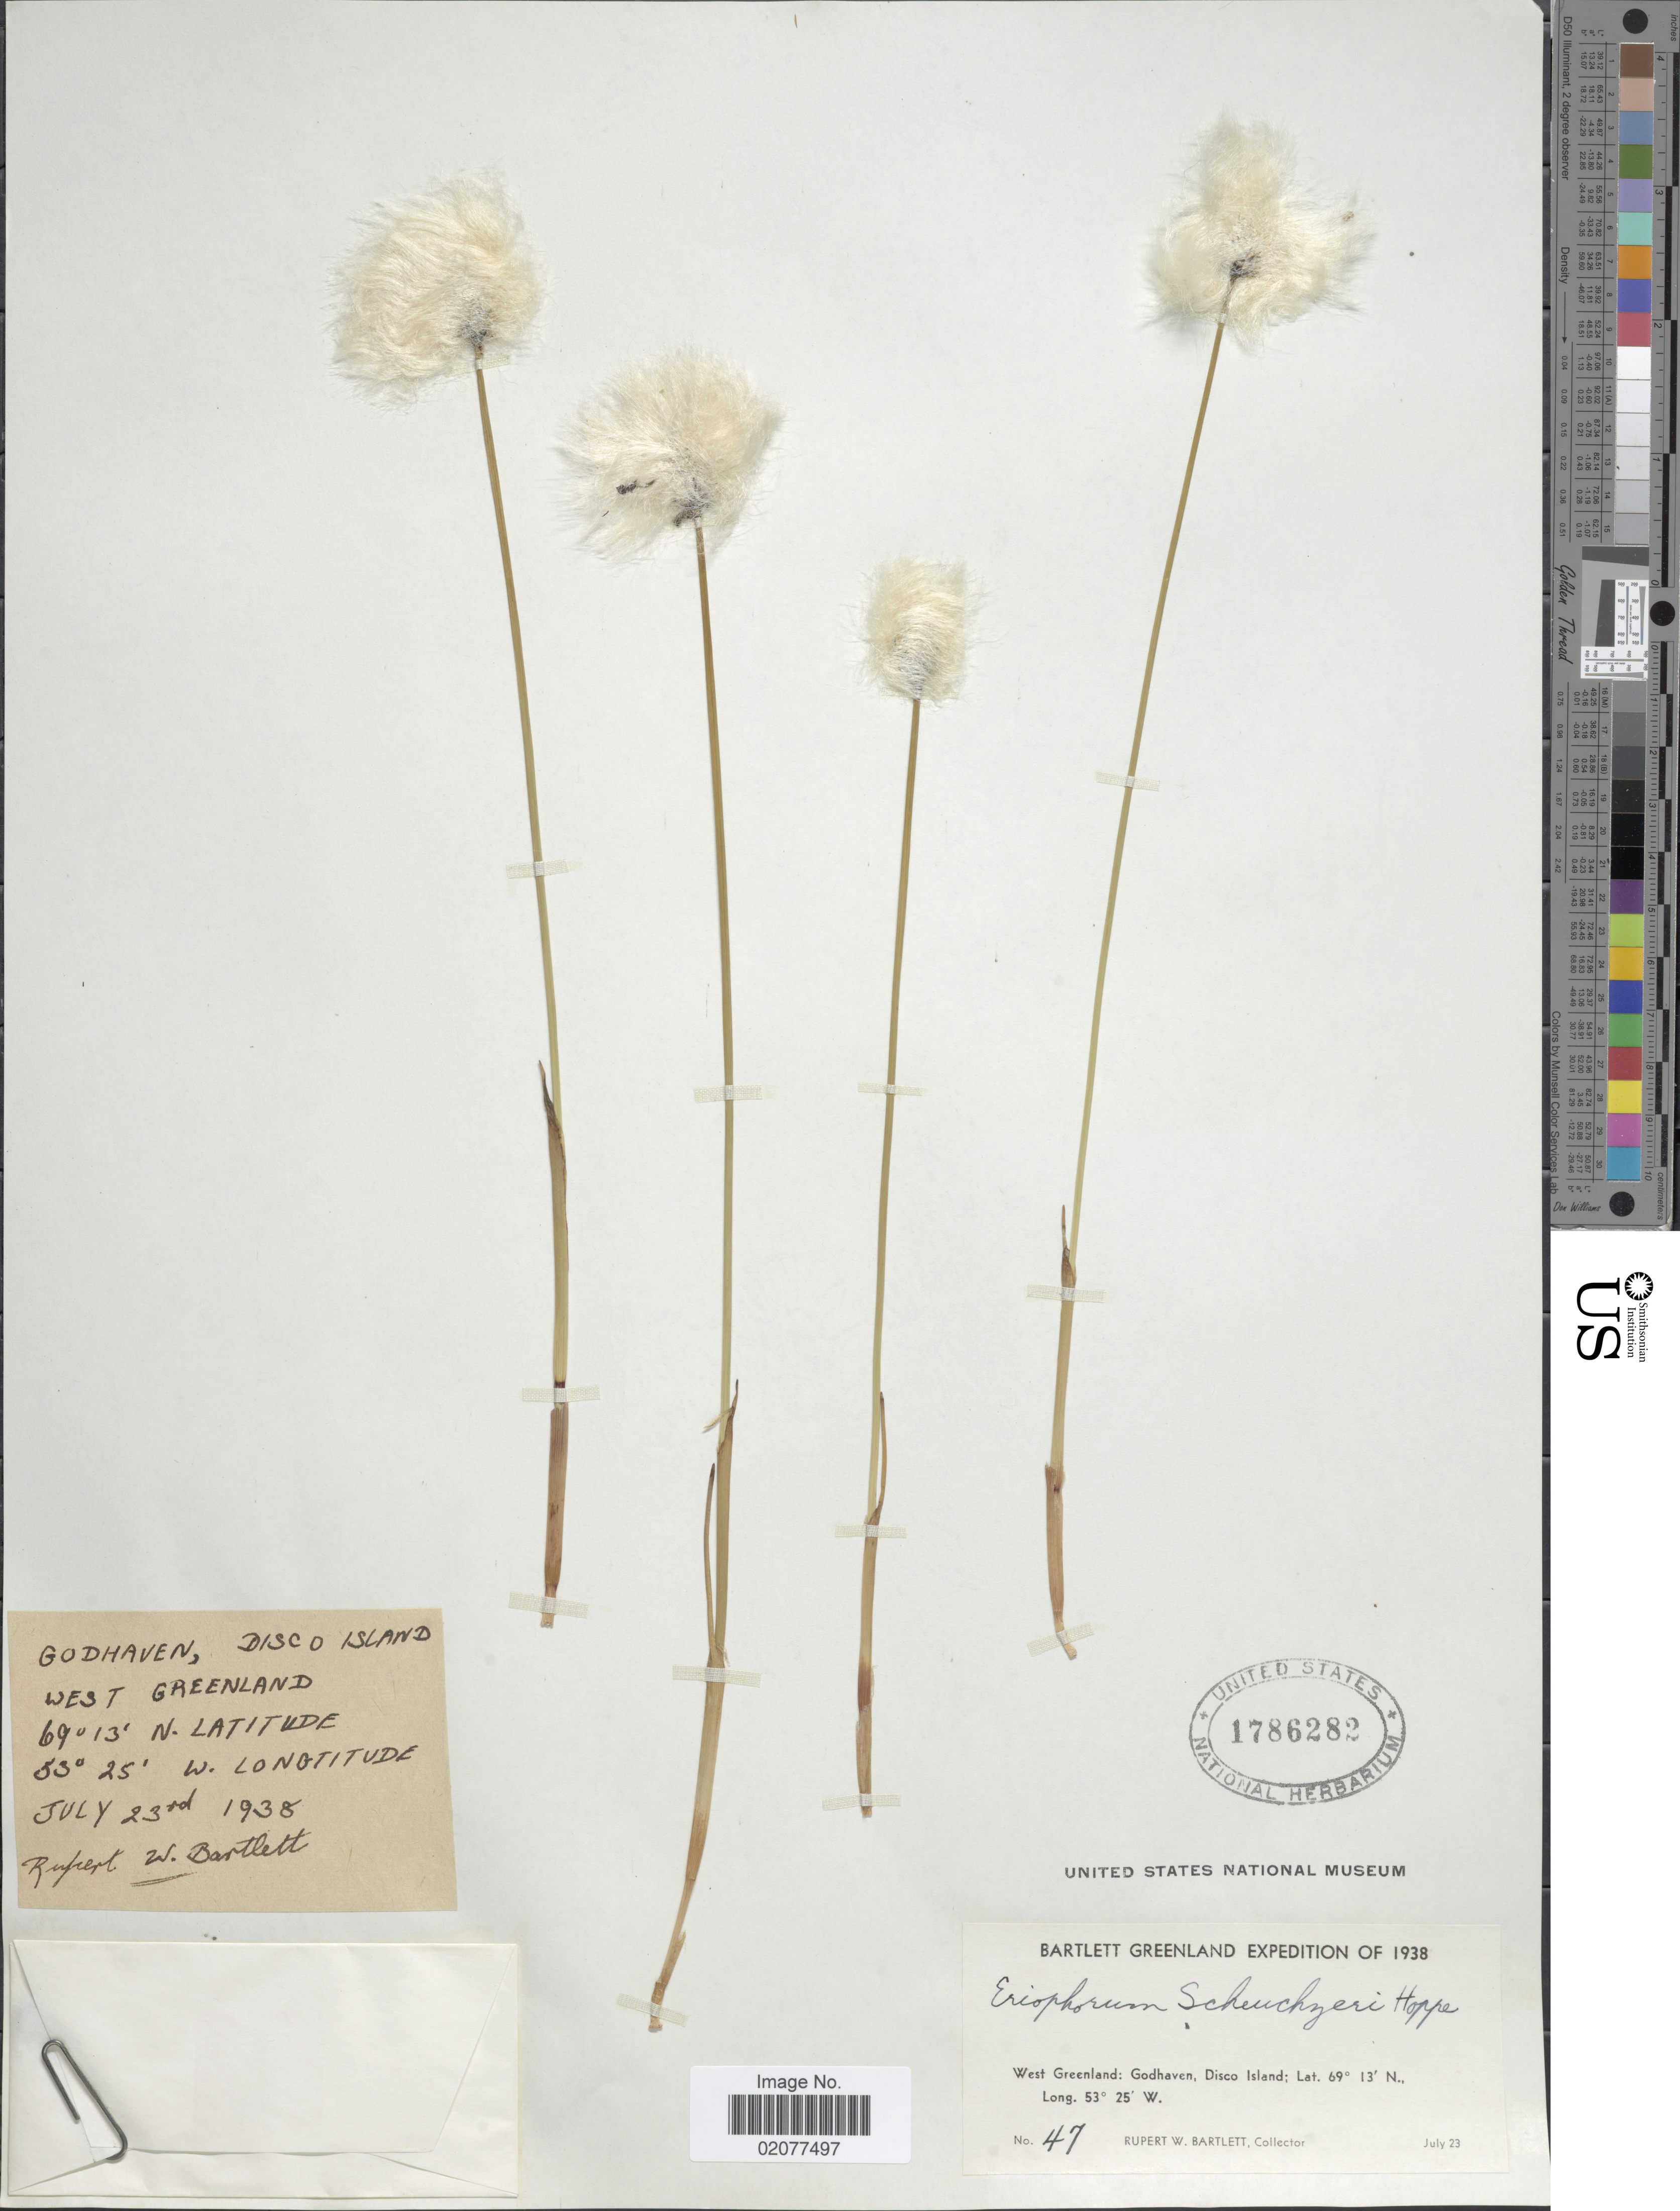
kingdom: Plantae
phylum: Tracheophyta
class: Liliopsida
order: Poales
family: Cyperaceae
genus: Eriophorum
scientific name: Eriophorum scheuchzeri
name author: Hoppe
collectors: R. W. Bartlett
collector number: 47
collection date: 1938-07-23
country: Greenland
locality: West Greenland: Godhaven, Disco Island.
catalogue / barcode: US 1786282